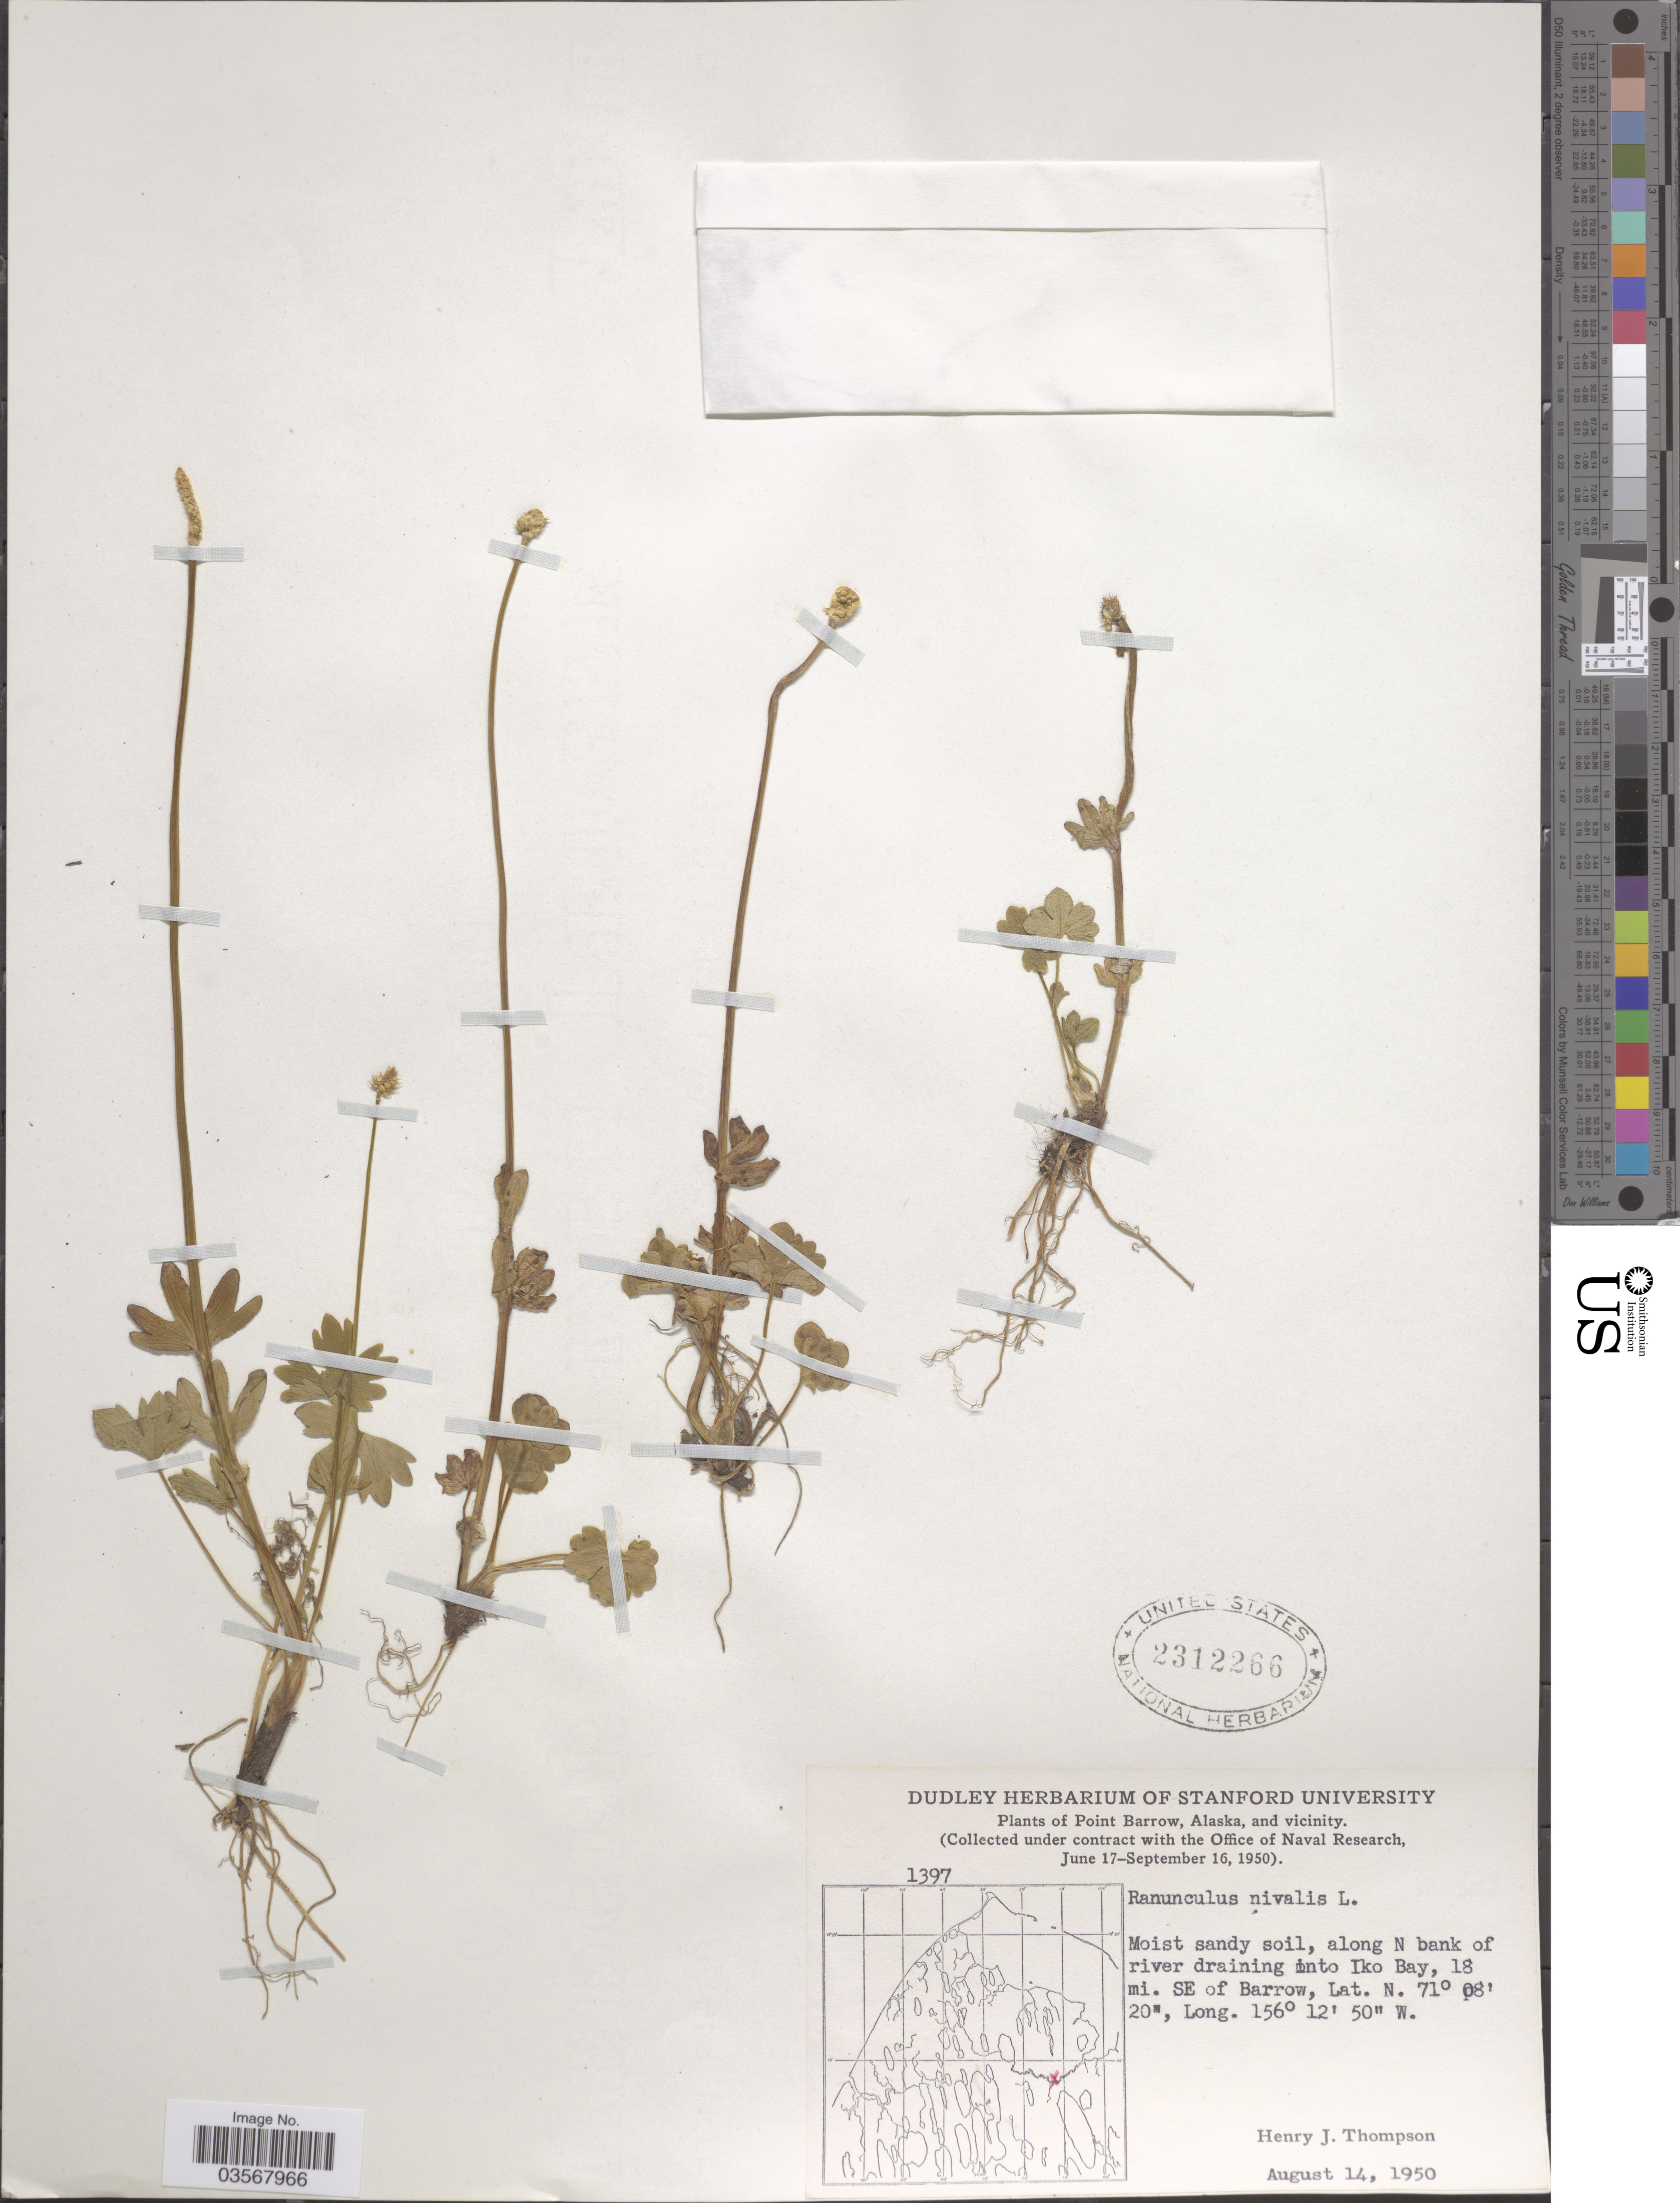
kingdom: Plantae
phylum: Tracheophyta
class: Magnoliopsida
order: Ranunculales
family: Ranunculaceae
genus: Ranunculus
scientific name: Ranunculus nivalis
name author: L.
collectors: H. J. Thompson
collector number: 1397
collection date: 1950-08-14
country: United States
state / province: Alaska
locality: Point Barrow, Alaska and vicinity. Moist sandy soil, along N bank of river draining into Iko Bay. 18 mi. SE of Barrow.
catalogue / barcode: US 2312266